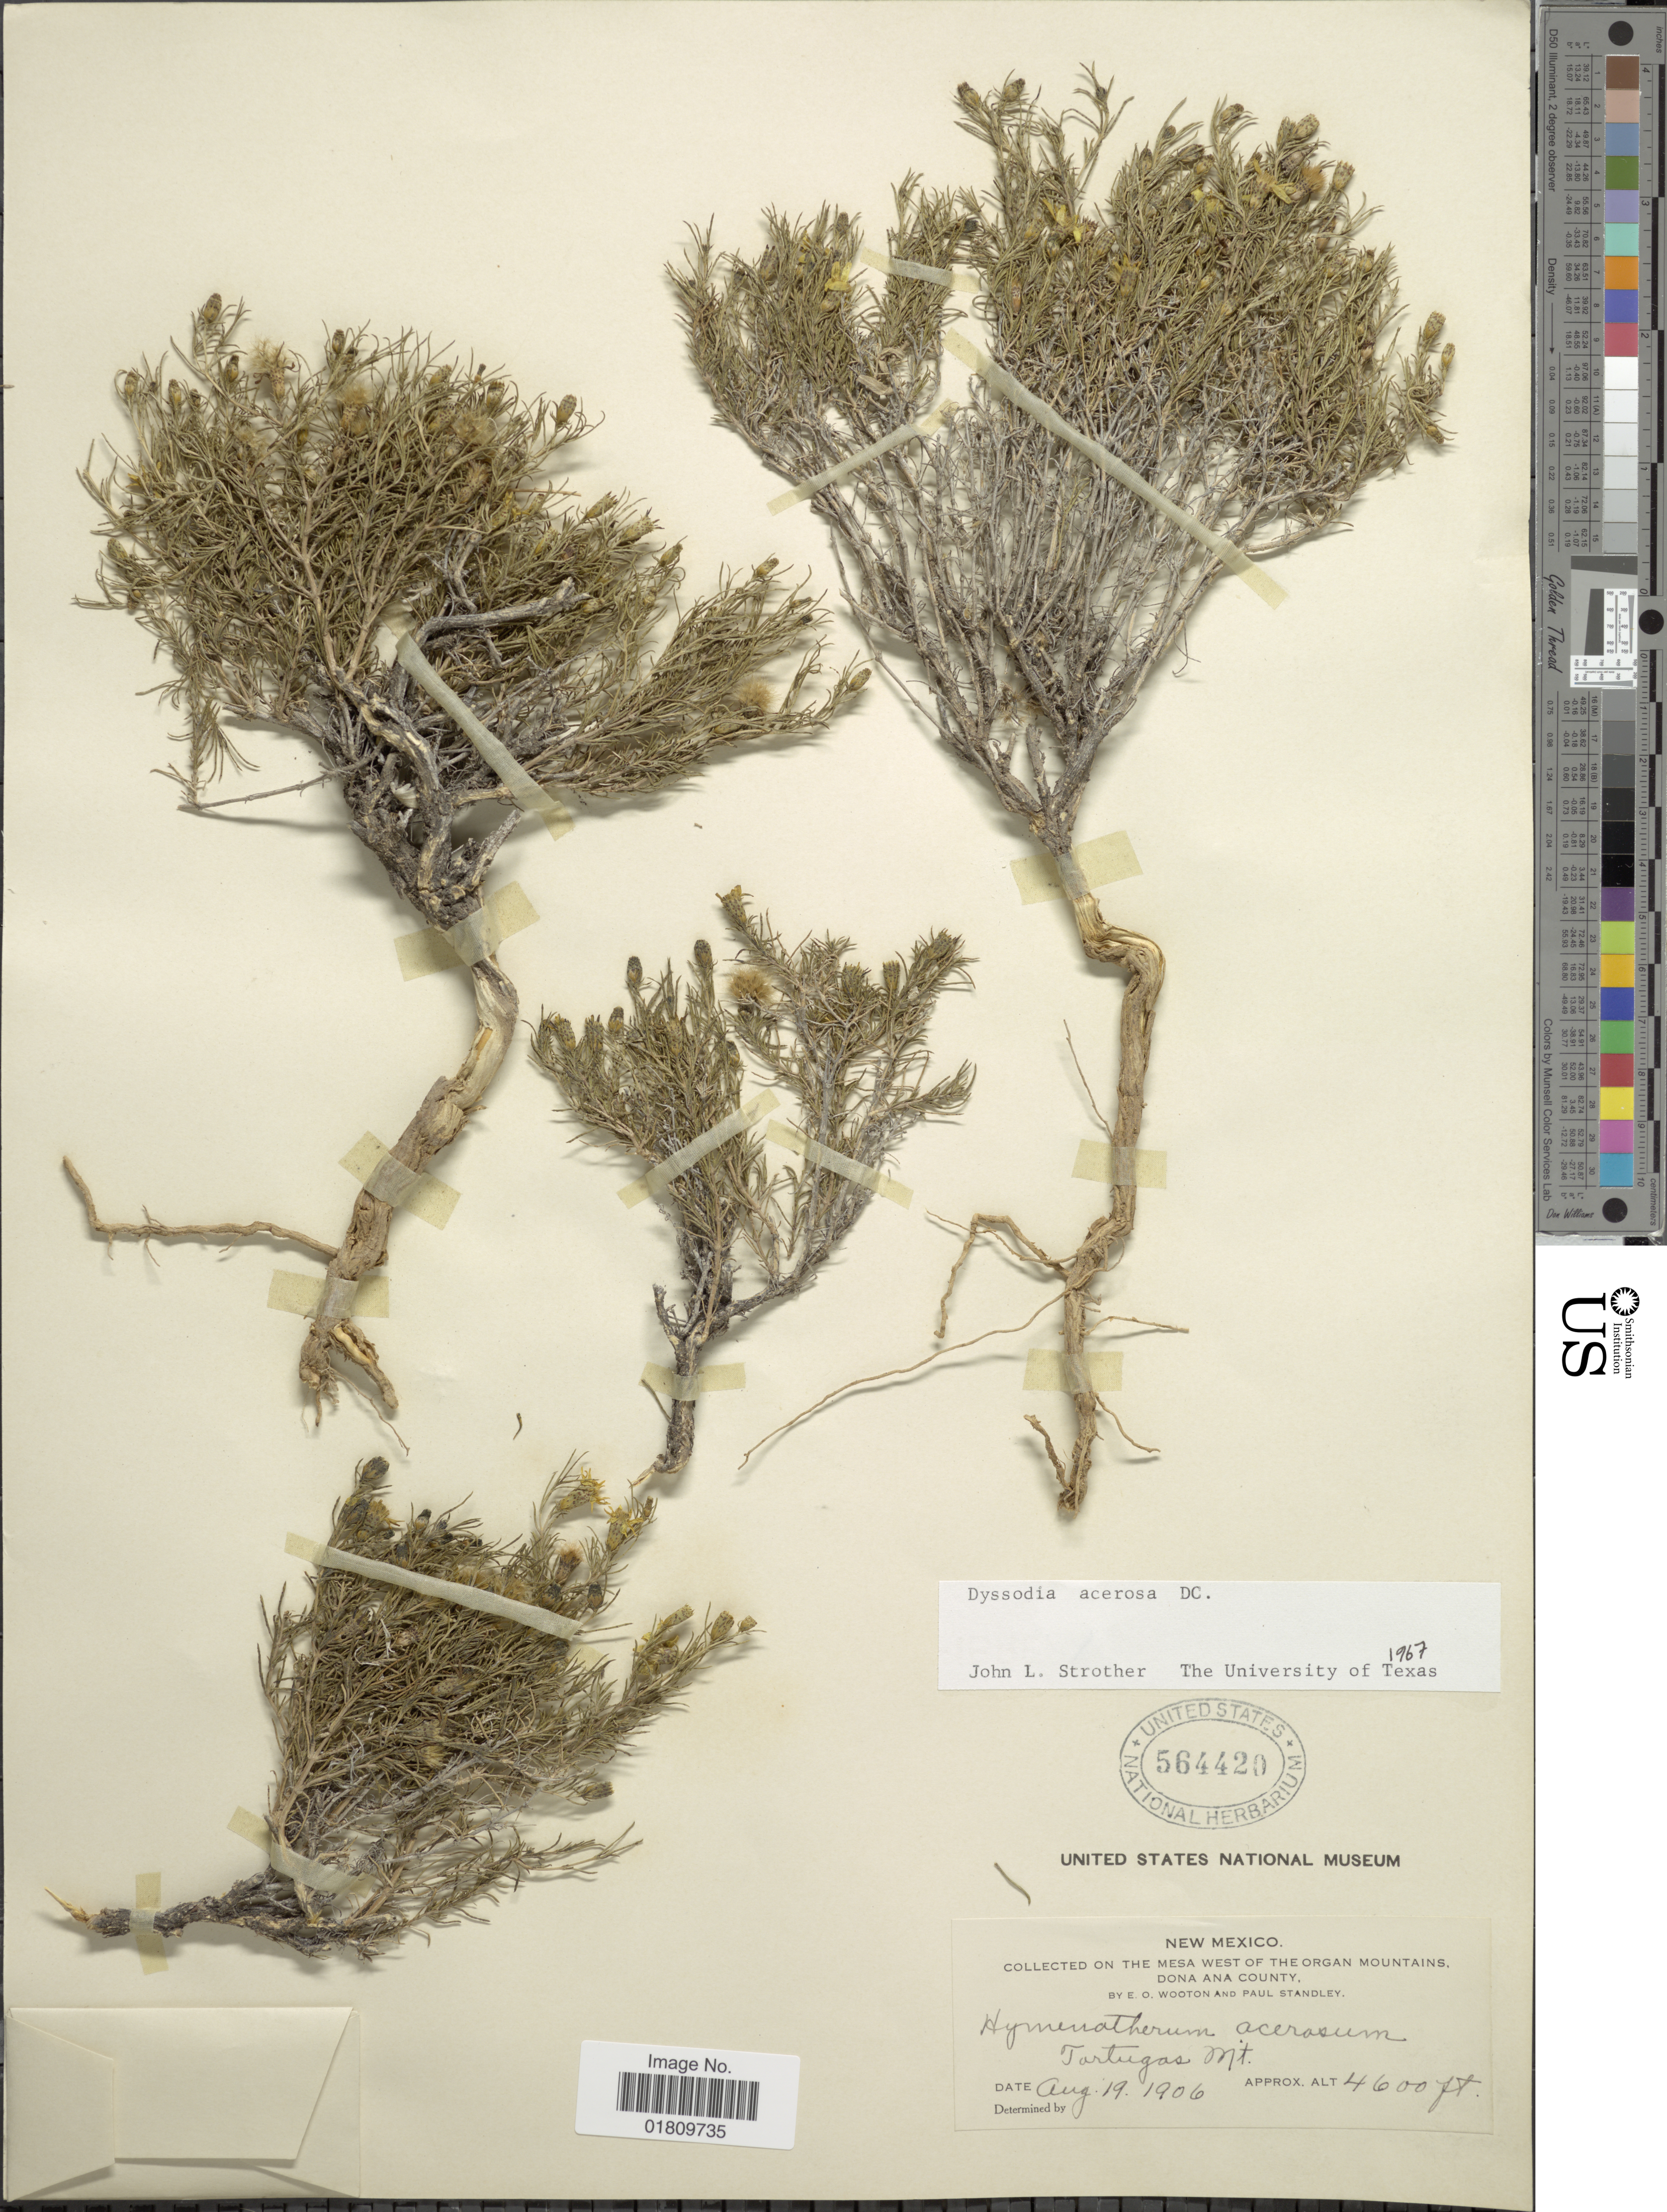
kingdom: Plantae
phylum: Tracheophyta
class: Magnoliopsida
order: Asterales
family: Asteraceae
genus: Thymophylla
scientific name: Thymophylla acerosa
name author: (DC.) Strother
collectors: E. O. Wooton & P. C. Standley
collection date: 1906-08-19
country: United States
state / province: New Mexico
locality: On the Mesa West of the Organ Mountains, Dona Ana County, Tortugas Mt.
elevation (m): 4600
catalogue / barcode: US 564420